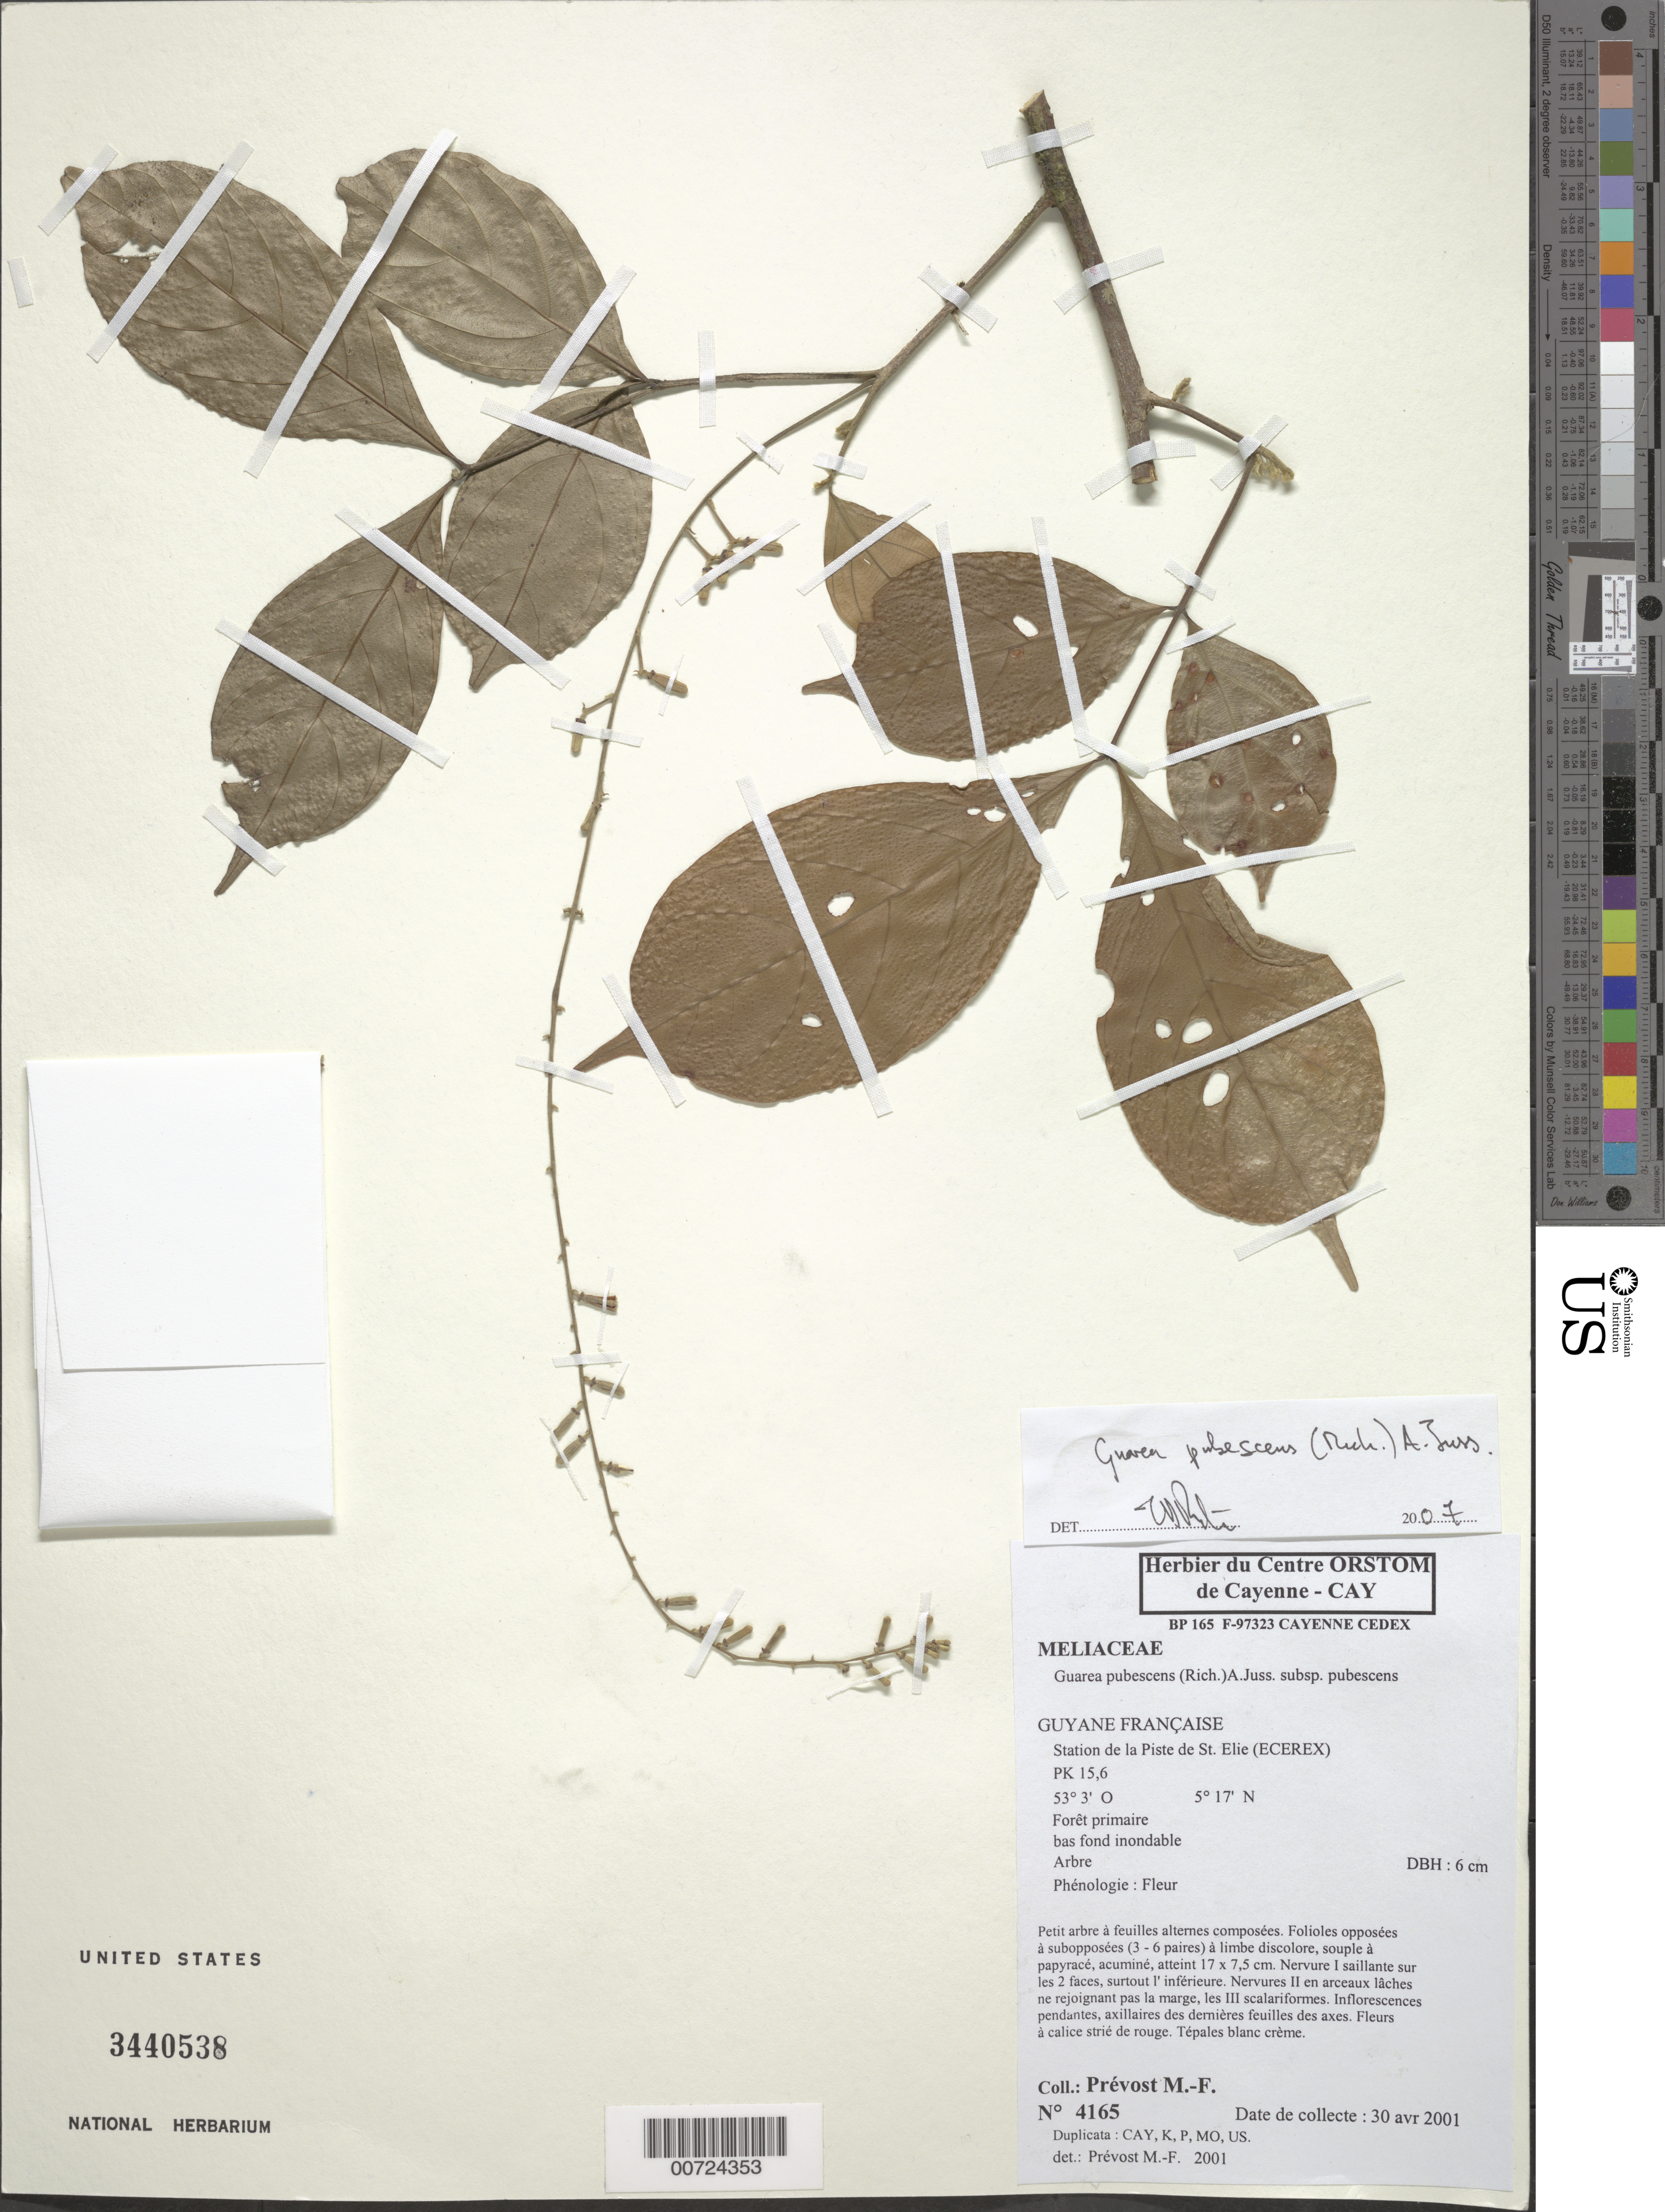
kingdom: Plantae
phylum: Tracheophyta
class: Magnoliopsida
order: Sapindales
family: Meliaceae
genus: Guarea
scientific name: Guarea pubescens subsp. pubescens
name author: (Rich.) A. Juss.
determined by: Prévost, M.-F.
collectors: M.-F. Prévost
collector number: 4165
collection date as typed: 30-Apr-01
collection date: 2001-04-30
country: French Guiana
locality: Station de la Piste de Saint-Élie (ECEREX), PK 15.6, camp ORSTOM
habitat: Primary forest; low easily flooded area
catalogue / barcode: US 3440538